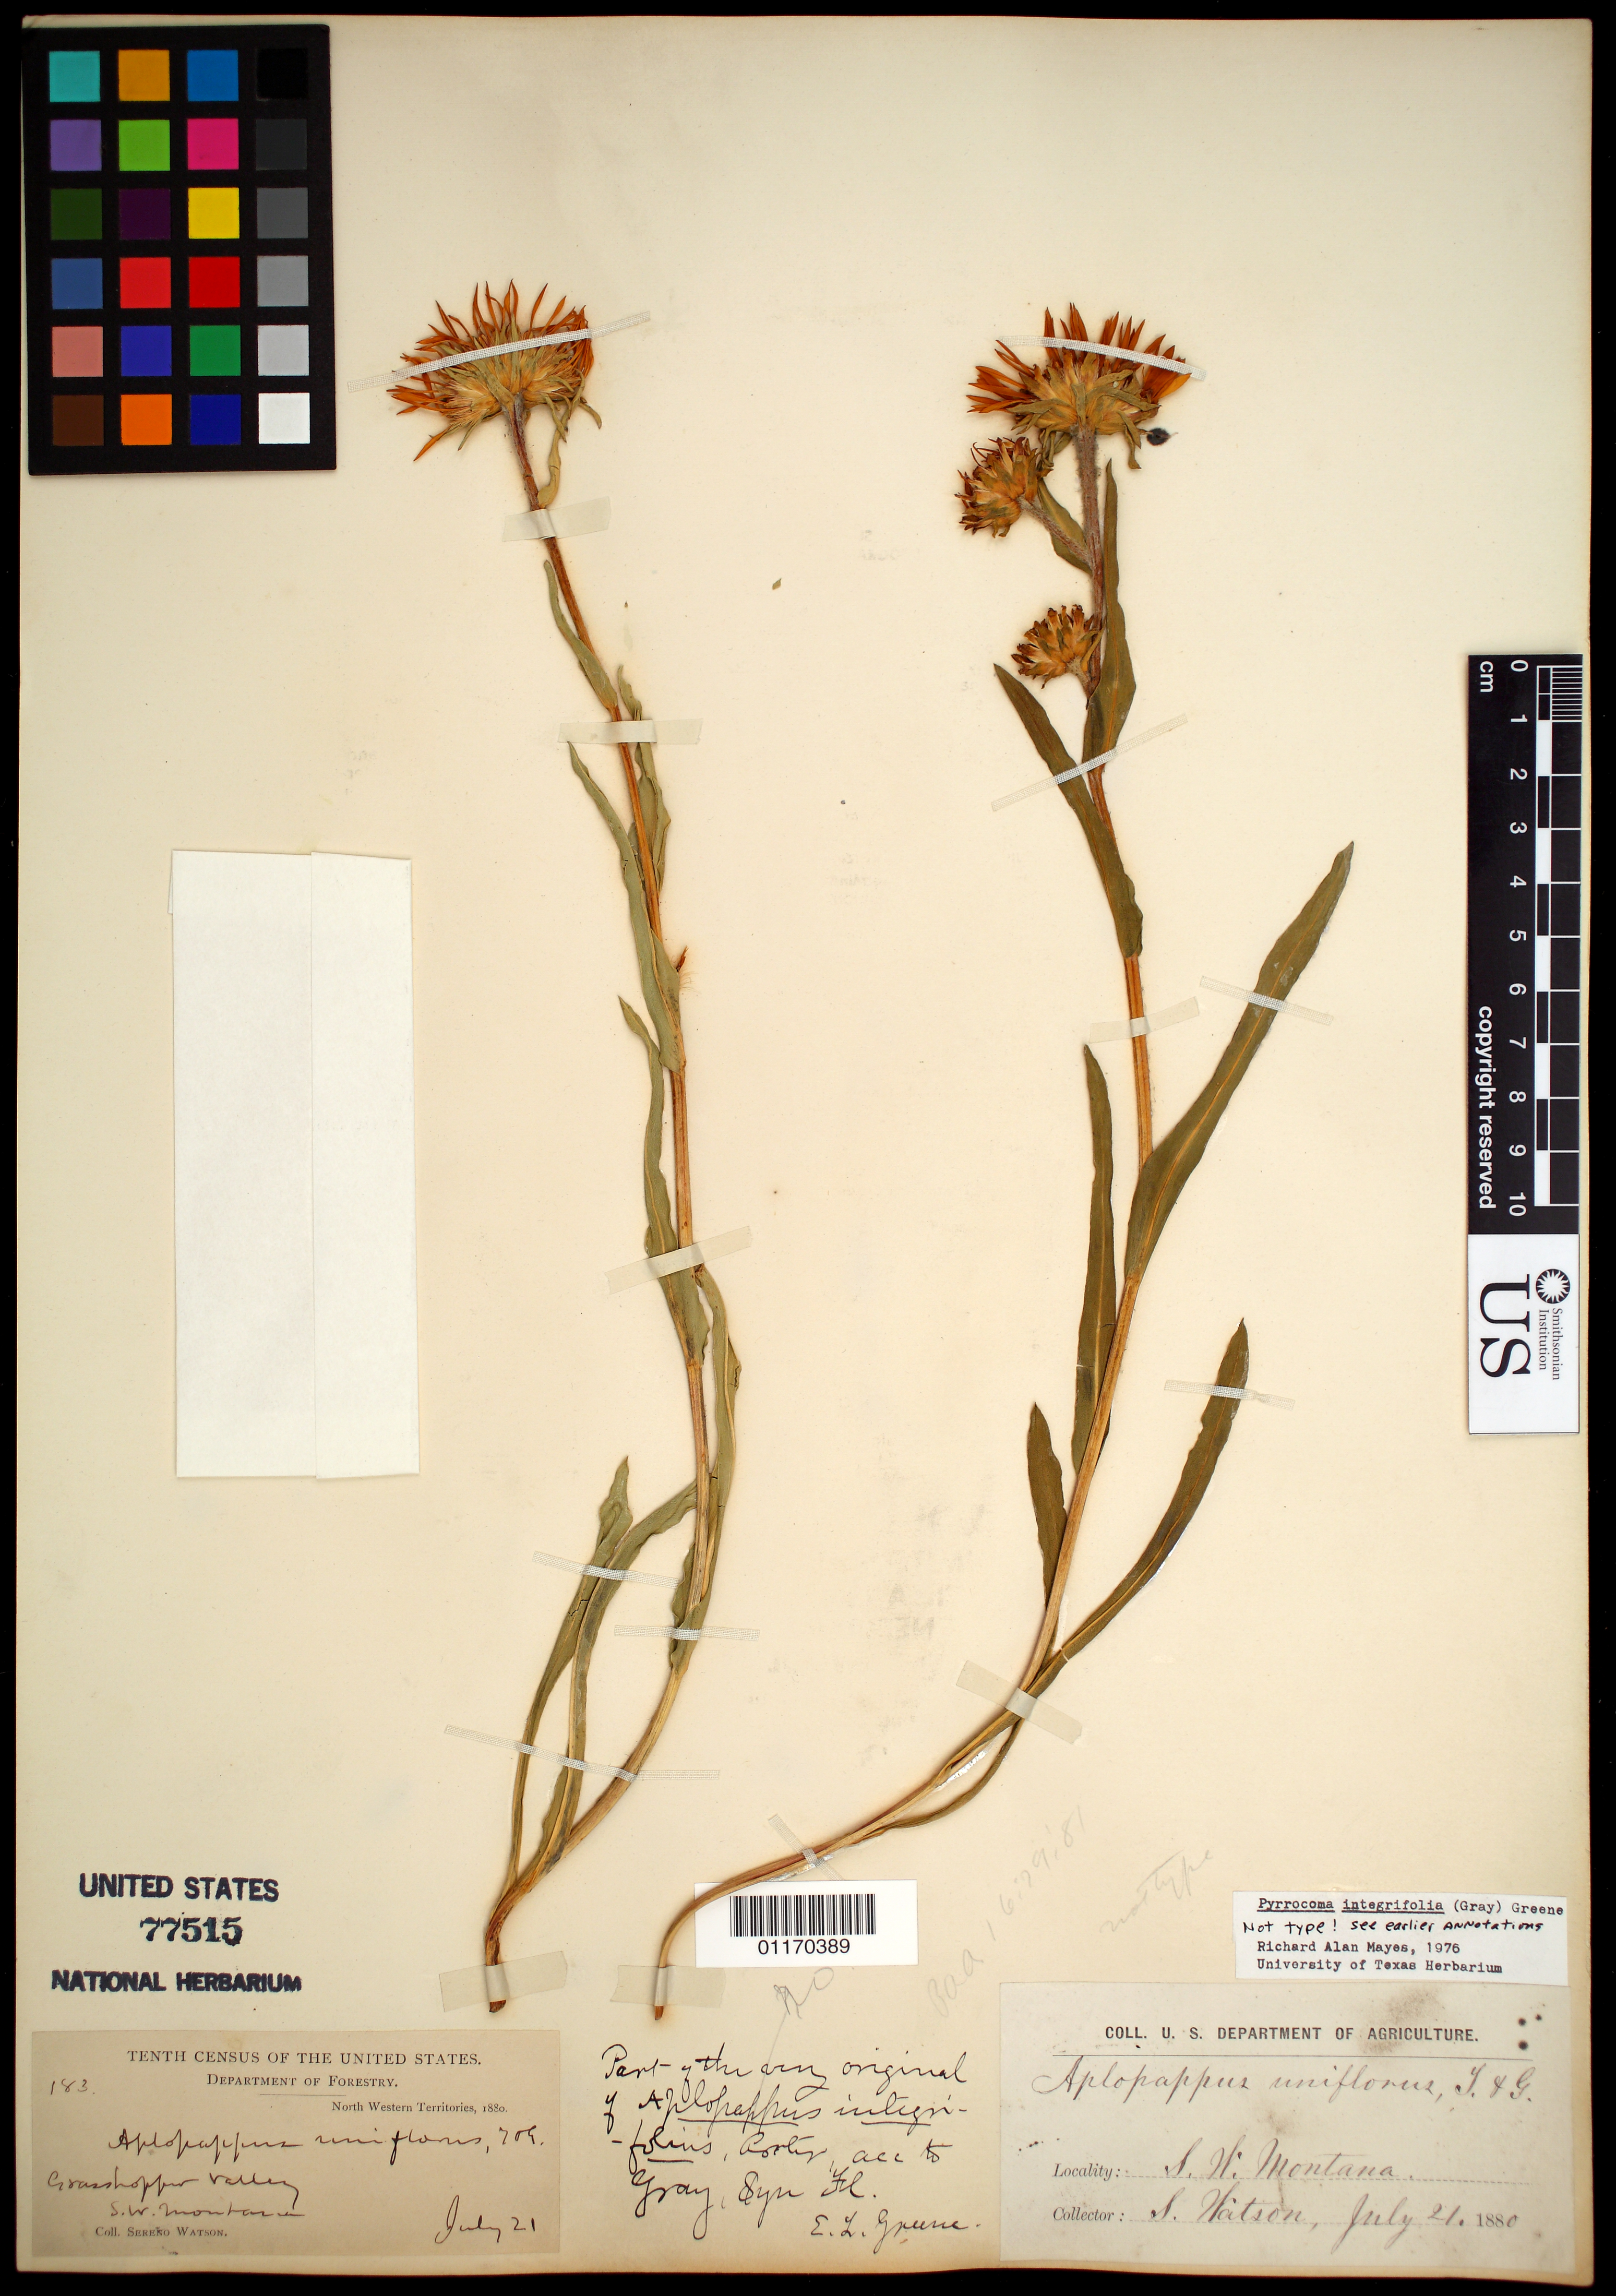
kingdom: Plantae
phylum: Tracheophyta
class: Magnoliopsida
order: Asterales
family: Asteraceae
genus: Pyrrocoma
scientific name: Pyrrocoma integrifolia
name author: (Porter ex A. Gray) Greene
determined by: Mayes, R. A.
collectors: S. Watson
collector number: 183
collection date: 1880-07-21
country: United States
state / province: Montana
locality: Grasshopper Valley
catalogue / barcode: US 77515